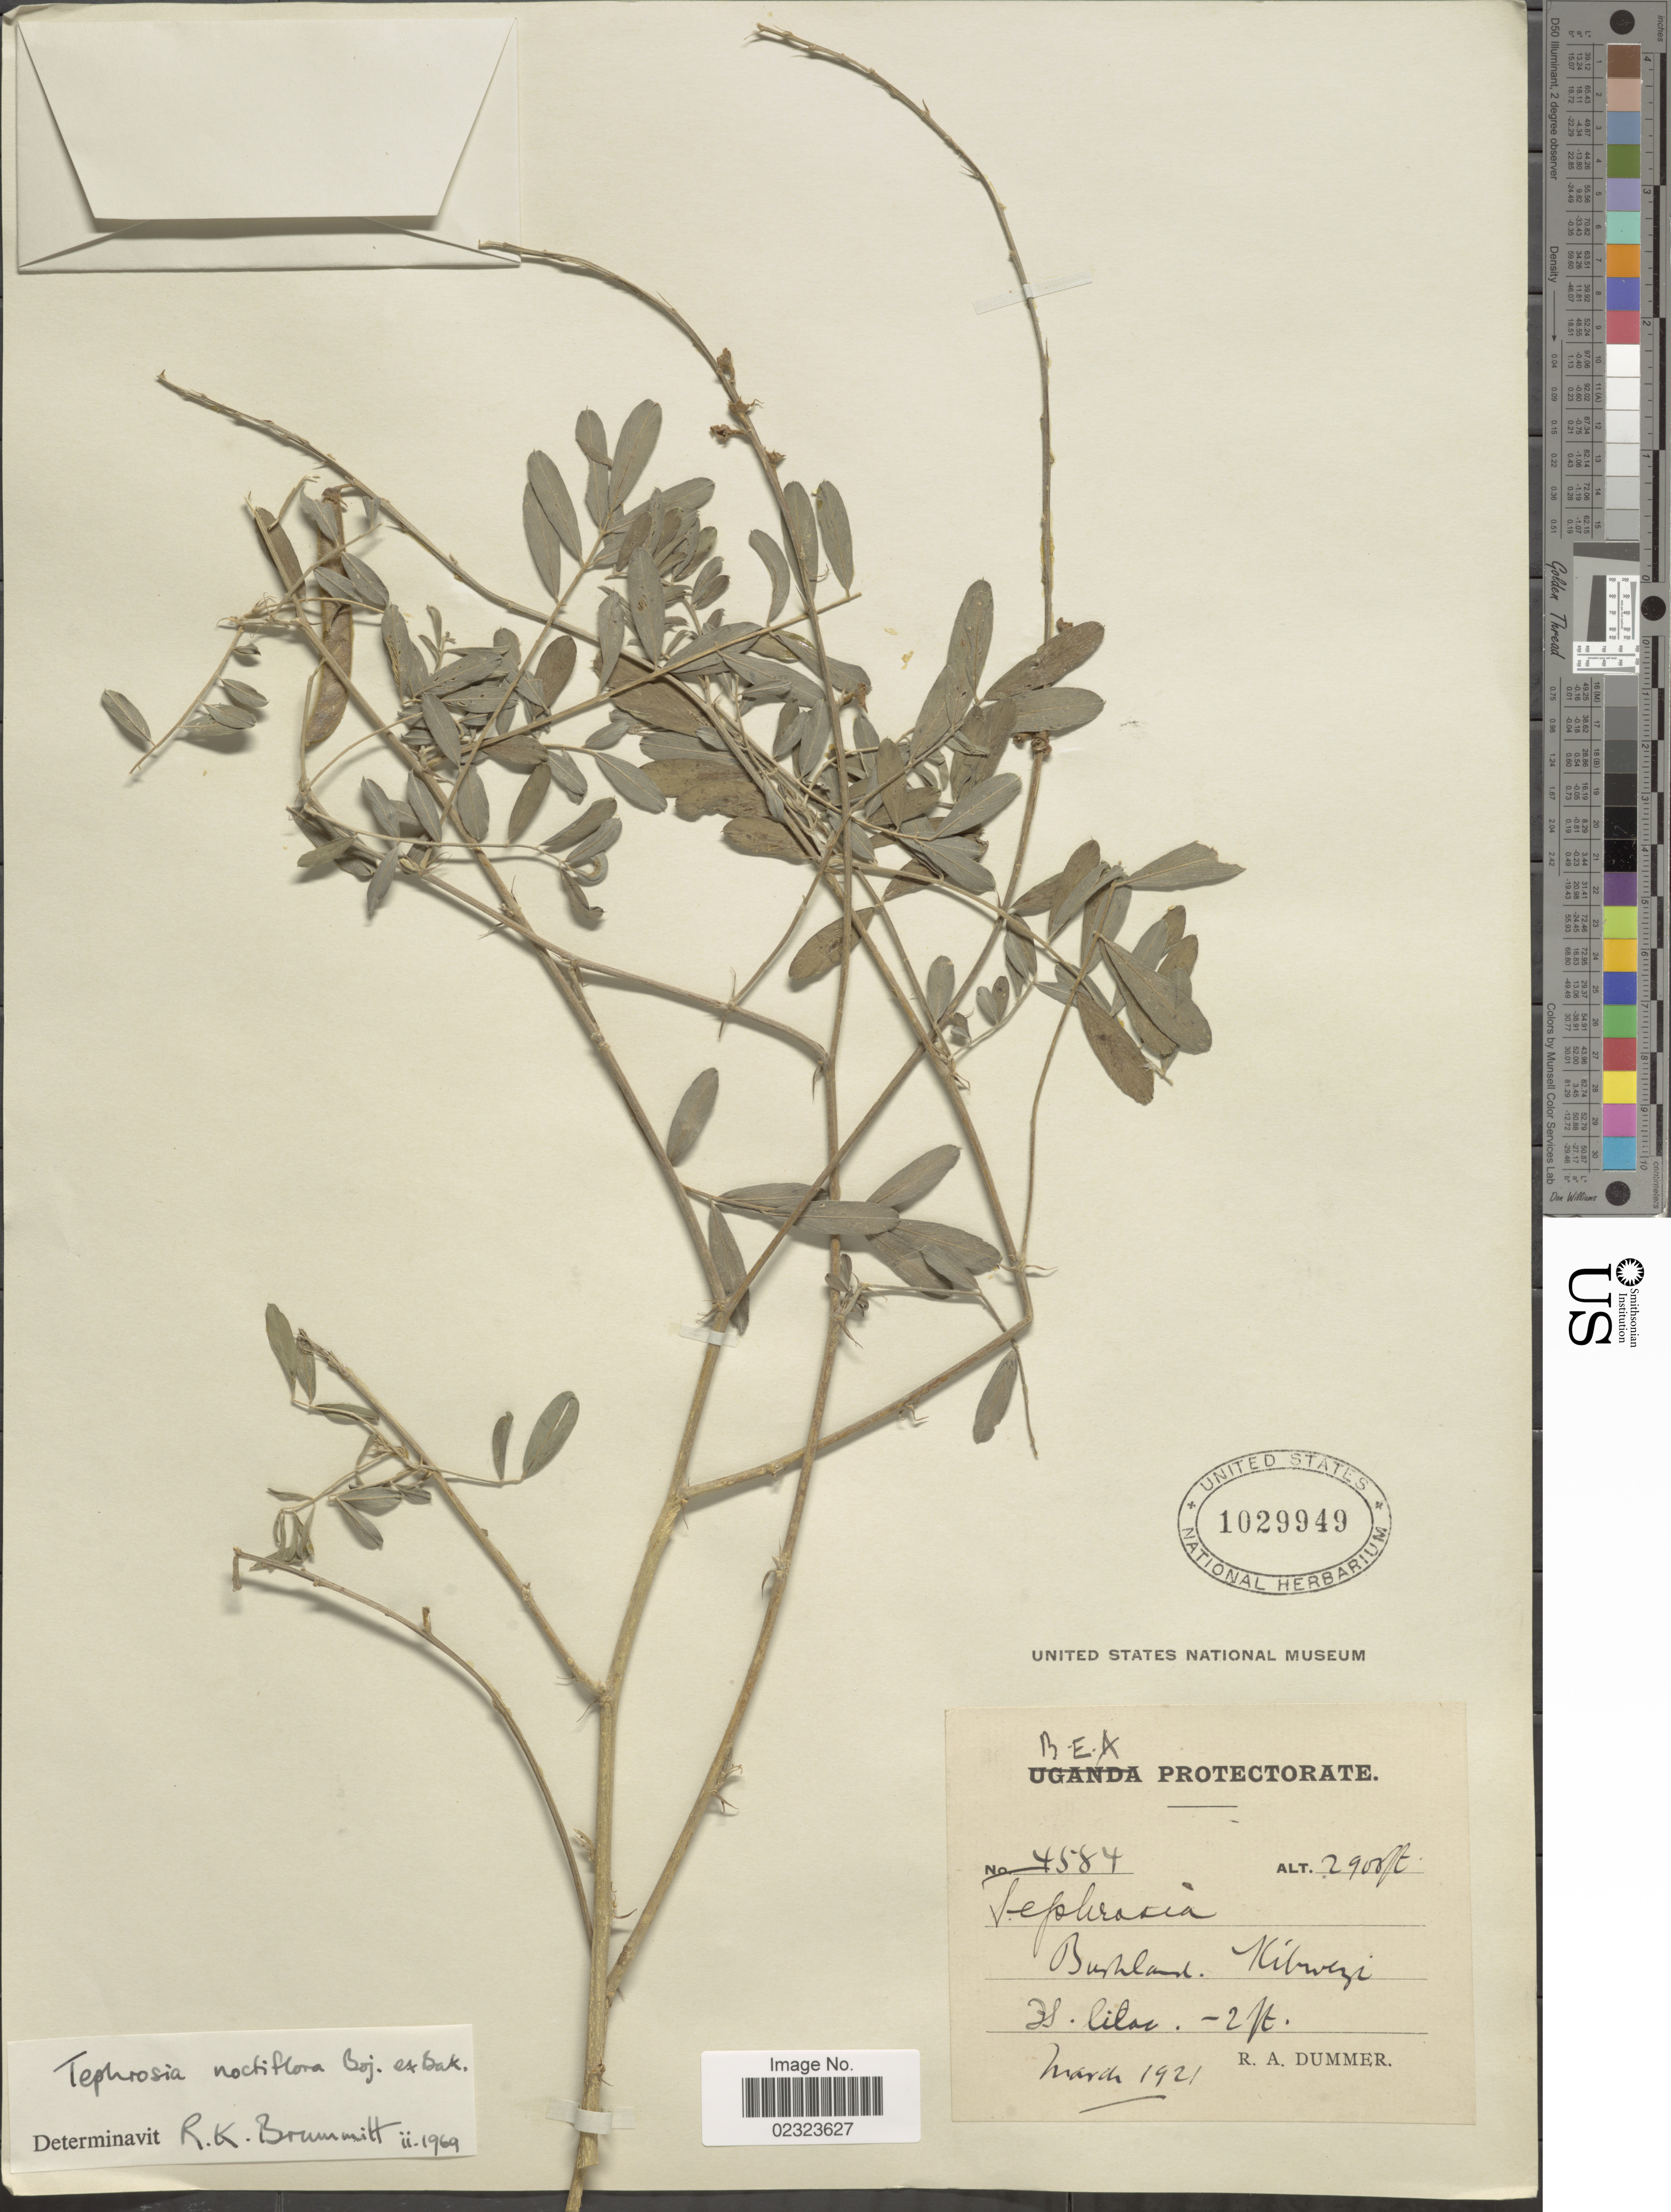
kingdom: Plantae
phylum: Tracheophyta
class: Magnoliopsida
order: Fabales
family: Fabaceae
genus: Tephrosia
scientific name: Tephrosia noctiflora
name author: Bojer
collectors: R. Dümmer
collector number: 4584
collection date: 1921-03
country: Kenya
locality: B.E.A. Protectorate, bushlands, Kibwezi.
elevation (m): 884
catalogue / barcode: US 1029949